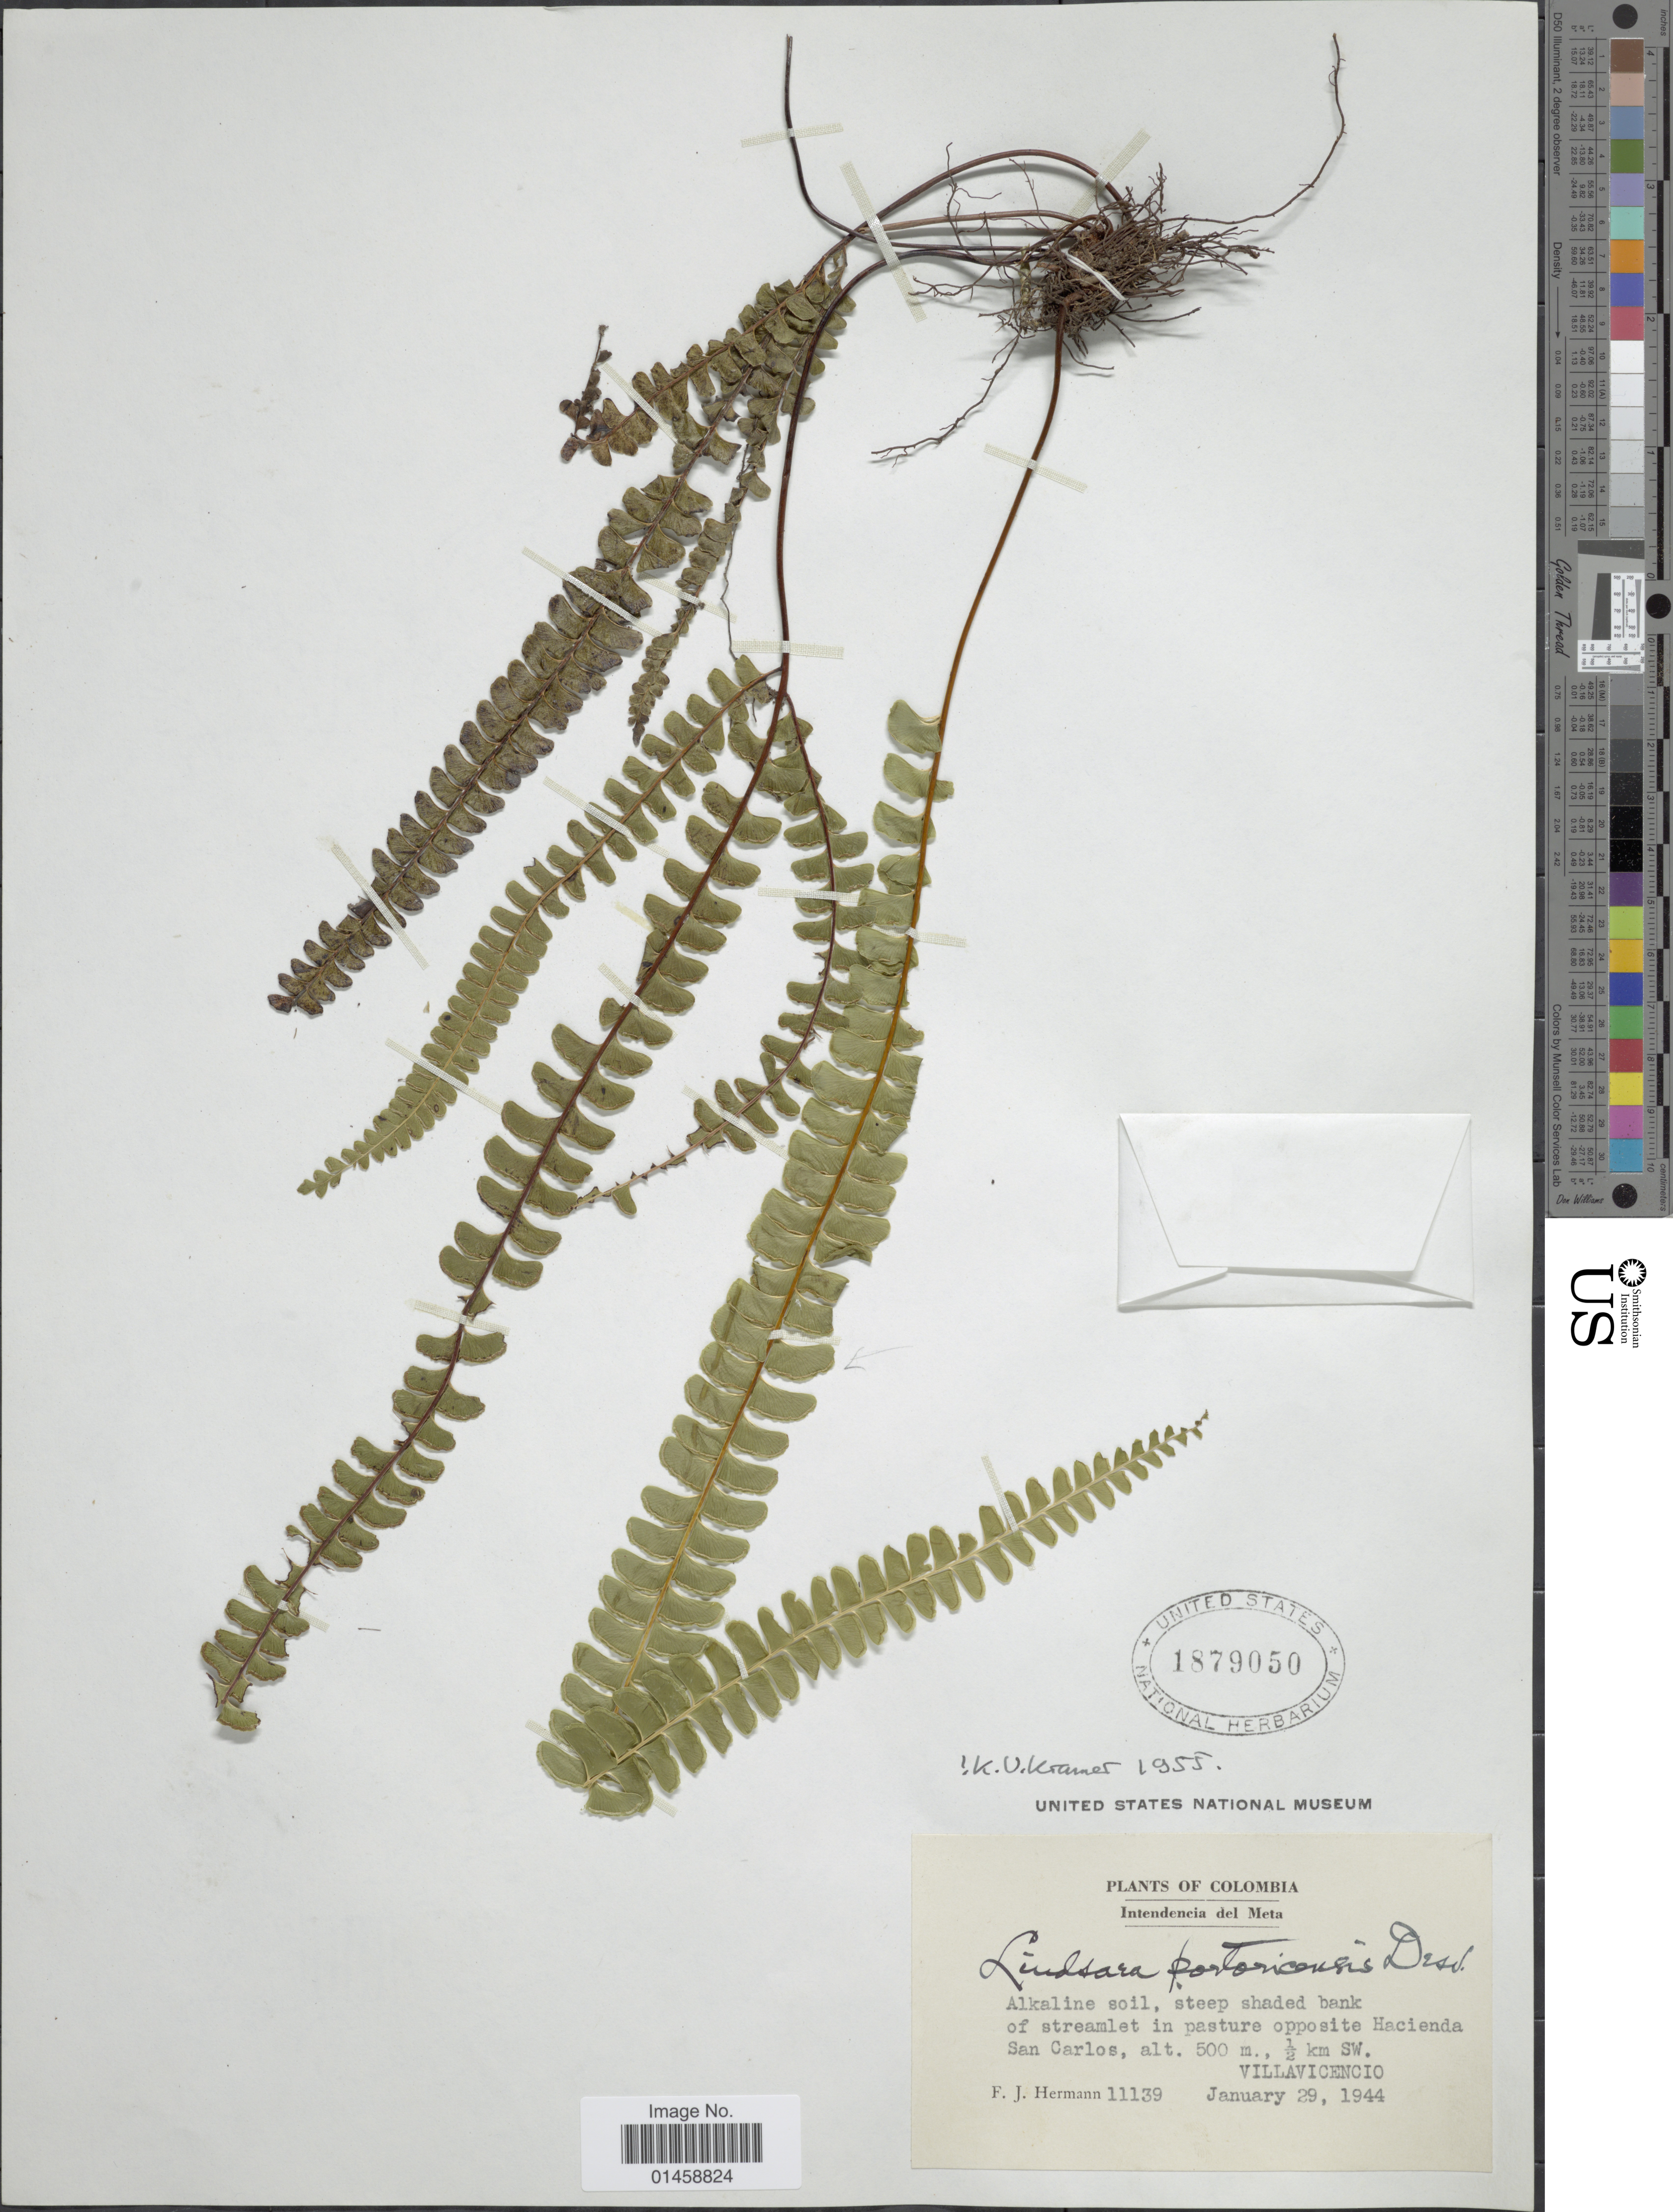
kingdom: Plantae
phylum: Tracheophyta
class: Polypodiopsida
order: Polypodiales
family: Lindsaeaceae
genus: Lindsaea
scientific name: Lindsaea portoricensis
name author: Desv.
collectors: F. J. Hermann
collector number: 11139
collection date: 1944-01-29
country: Colombia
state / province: Meta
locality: Intendencia del Meta, Alkaline soil, steep shaded bank of streamlet in pasture opposite Hacienda San Carlos. 1/2 km SW. Villavicencio.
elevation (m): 500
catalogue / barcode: US 1879050